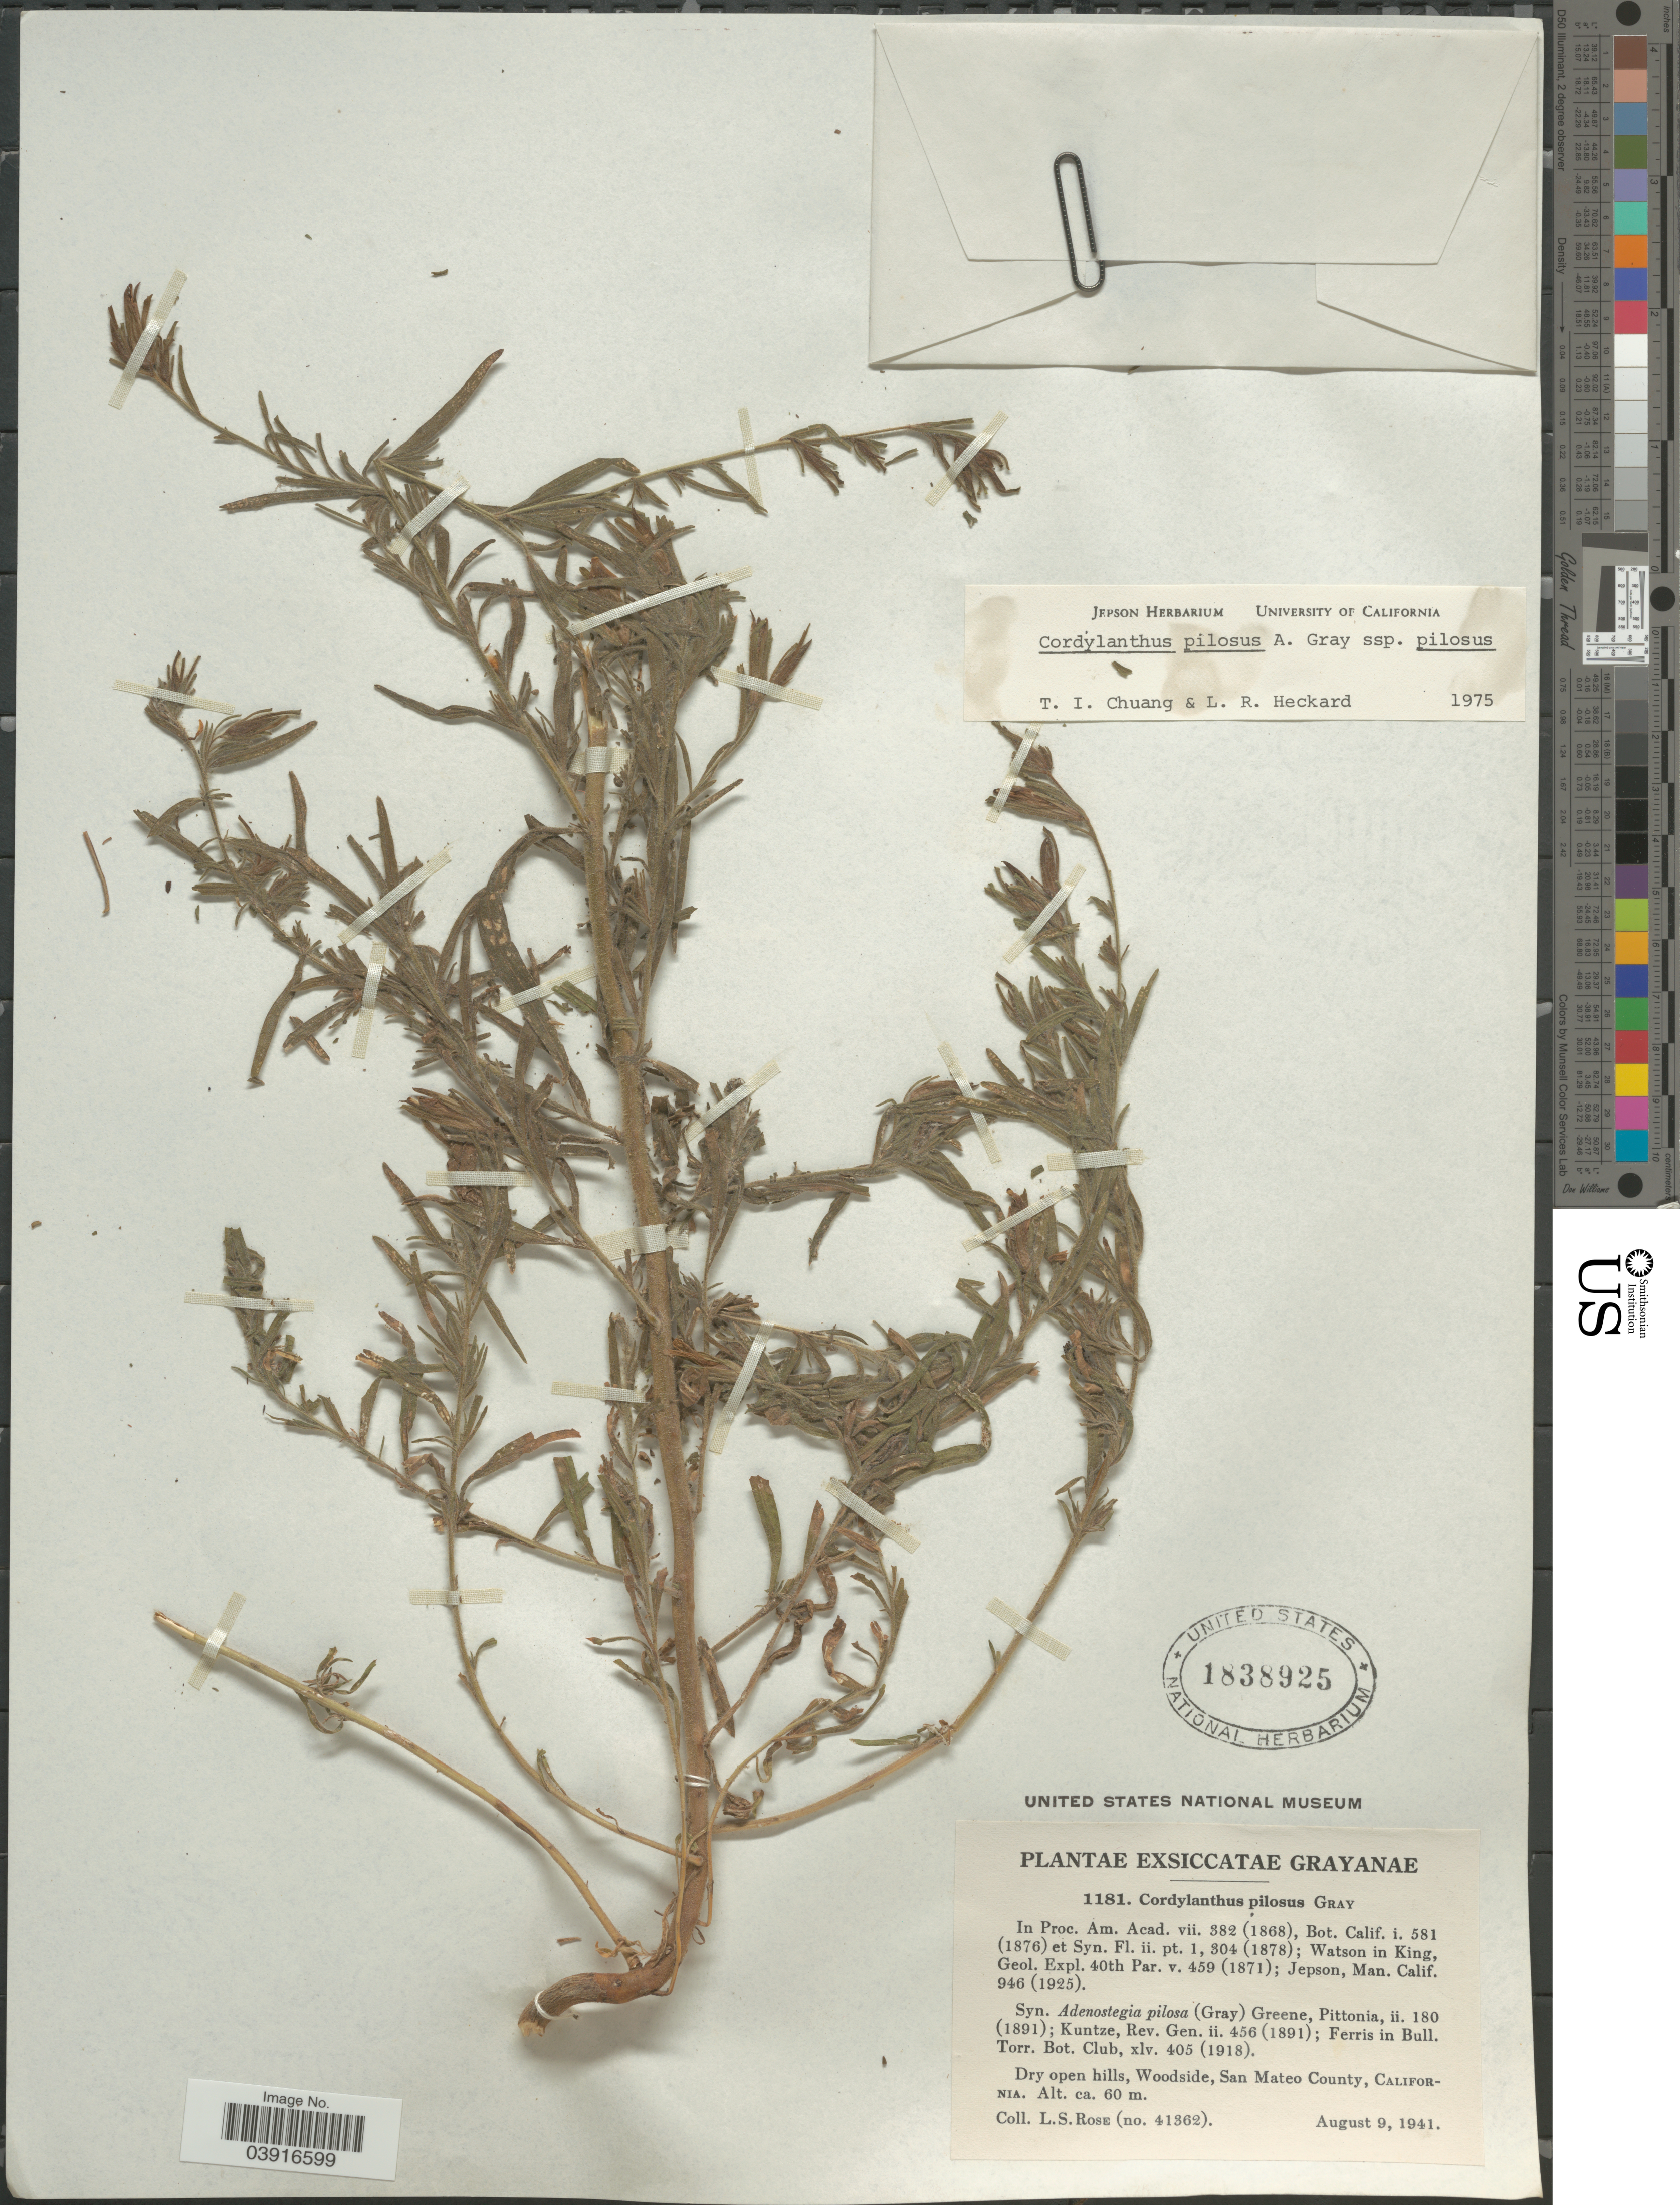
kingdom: Plantae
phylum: Tracheophyta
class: Magnoliopsida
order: Lamiales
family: Orobanchaceae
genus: Cordylanthus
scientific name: Cordylanthus pilosus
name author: A. Gray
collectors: L. S. Rose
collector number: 41362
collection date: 1941-08-09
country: United States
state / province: California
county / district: San Mateo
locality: Woodside, San Mateo County.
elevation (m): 60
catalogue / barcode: US 1838925